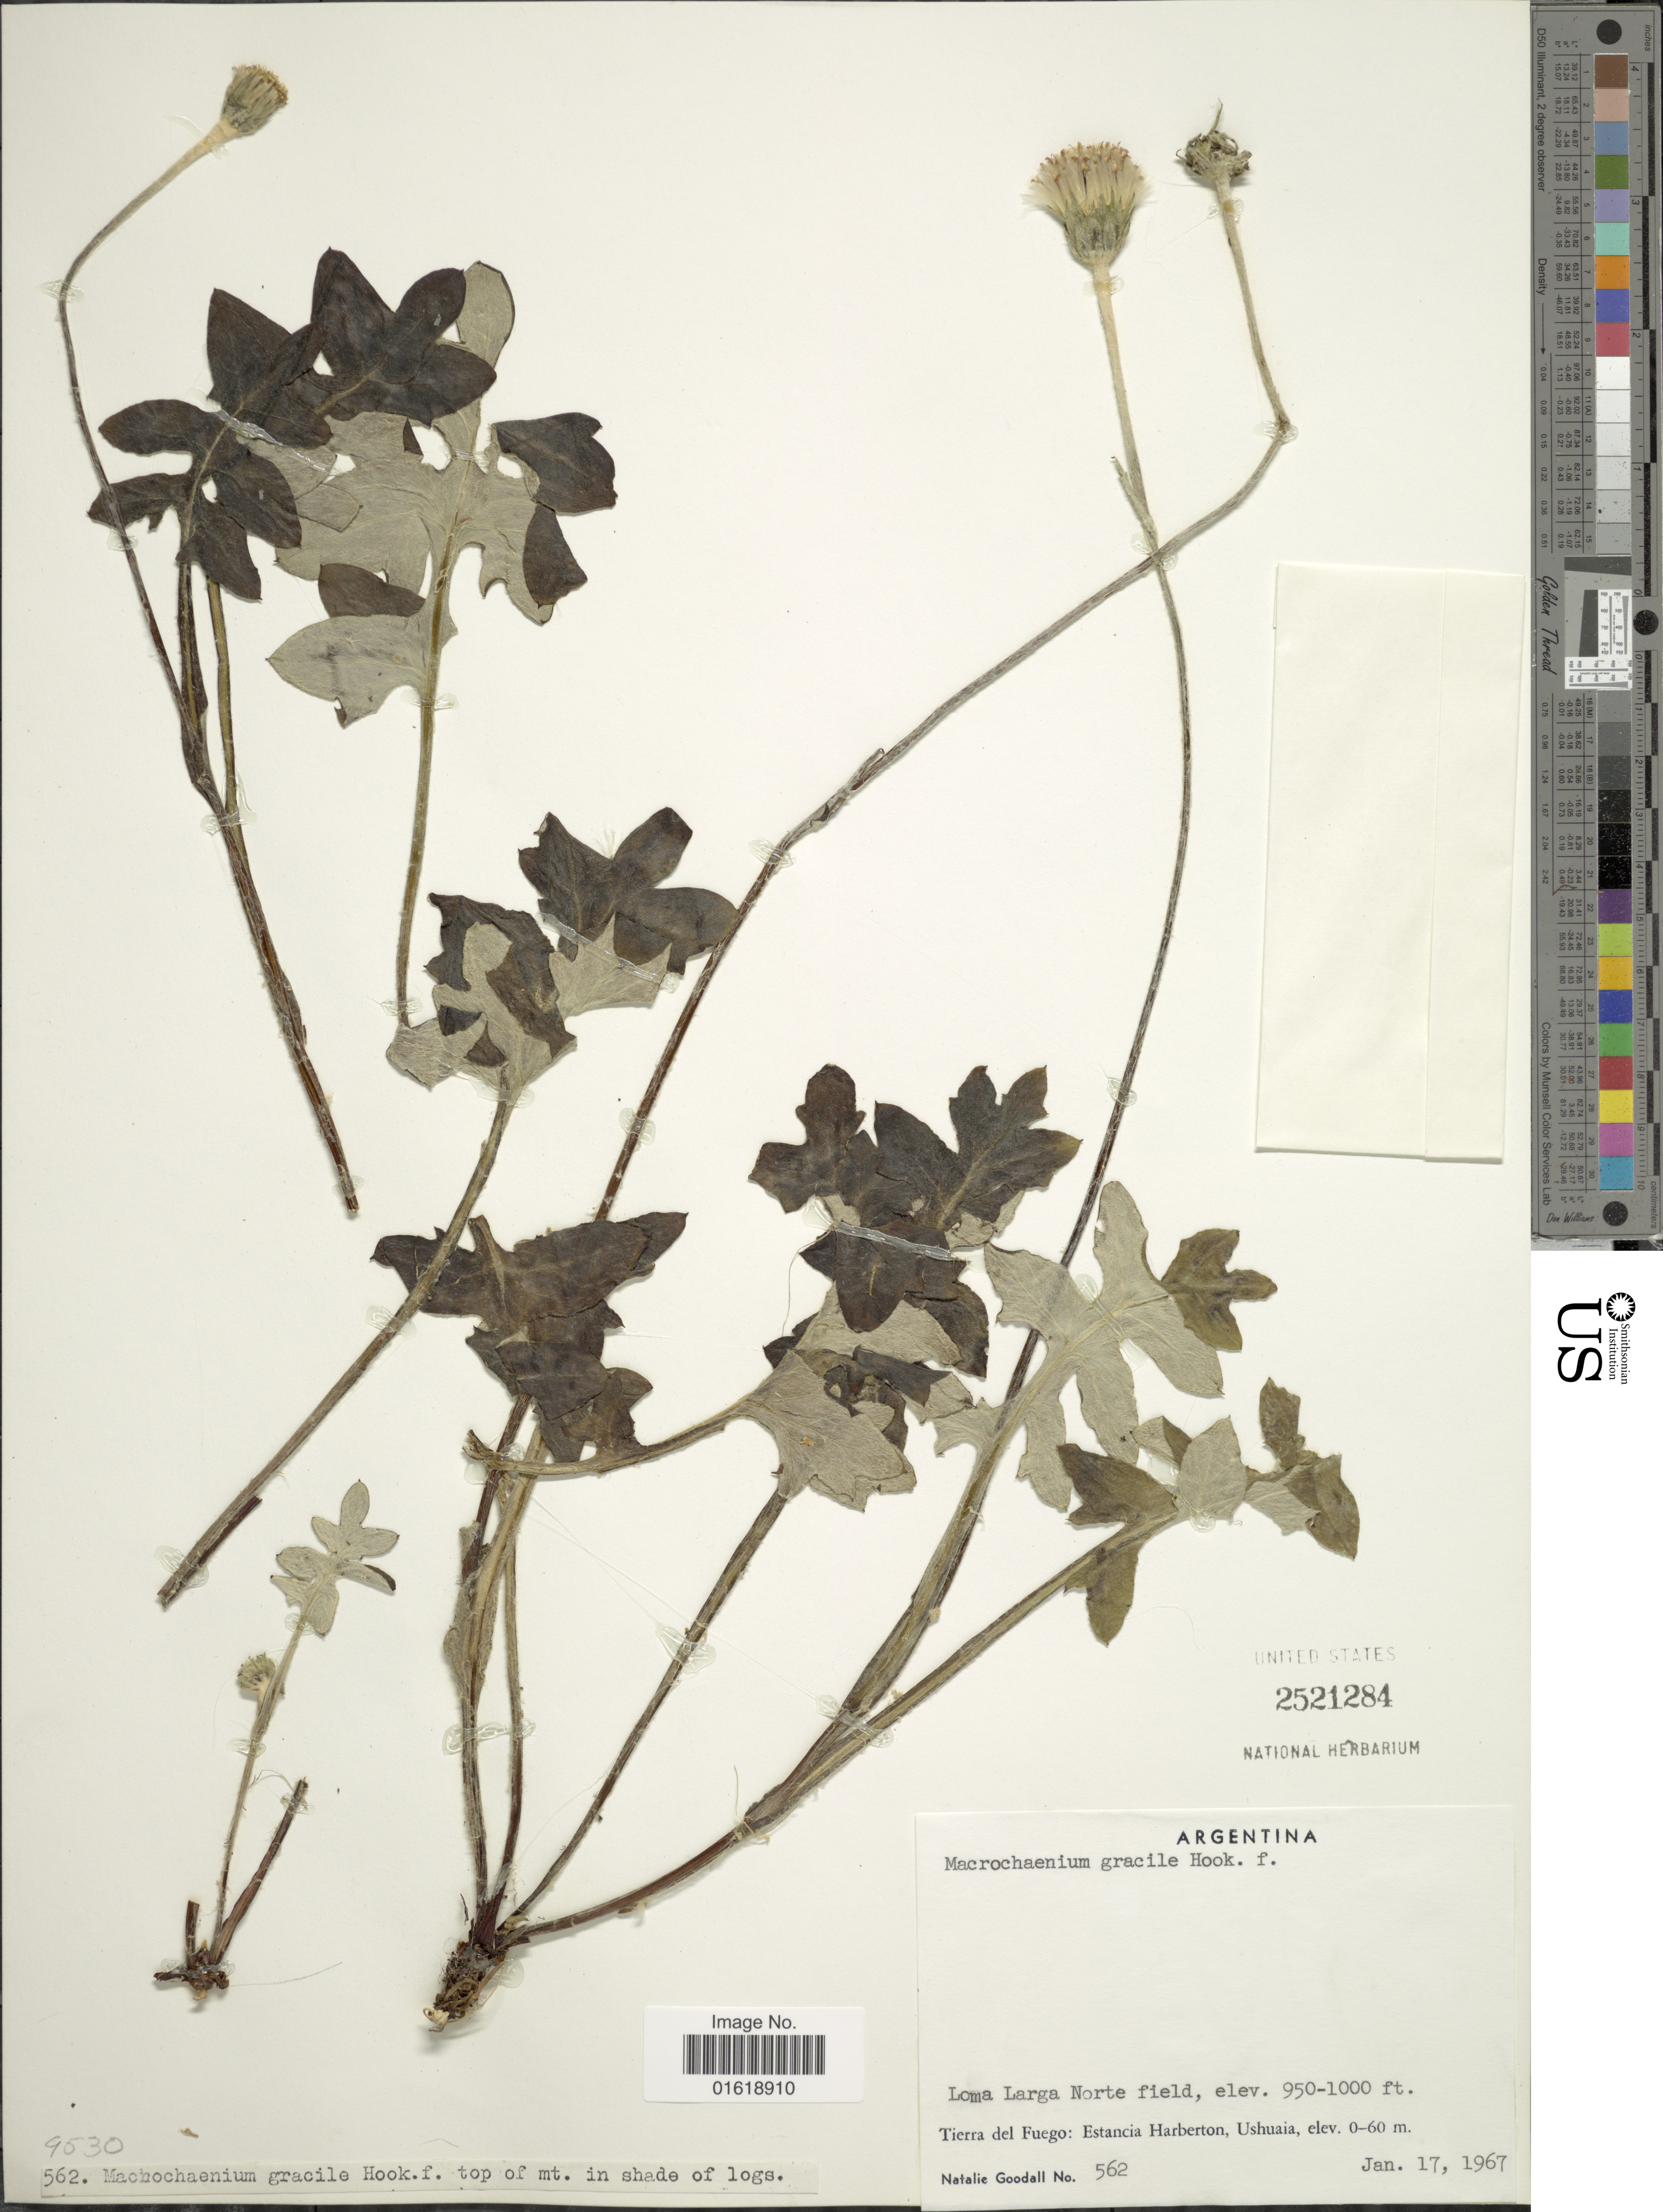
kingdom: Plantae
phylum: Tracheophyta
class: Magnoliopsida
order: Asterales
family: Asteraceae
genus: Macrachaenium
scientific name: Macrachaenium gracile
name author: Hook. f.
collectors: N. Goodall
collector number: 562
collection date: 1967-01-17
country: Argentina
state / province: Tierra del Fuego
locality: Loma Larga Norte field. Tierra del Fuego: Estancia Harberton, Ushuaia.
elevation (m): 0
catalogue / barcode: US 2521284